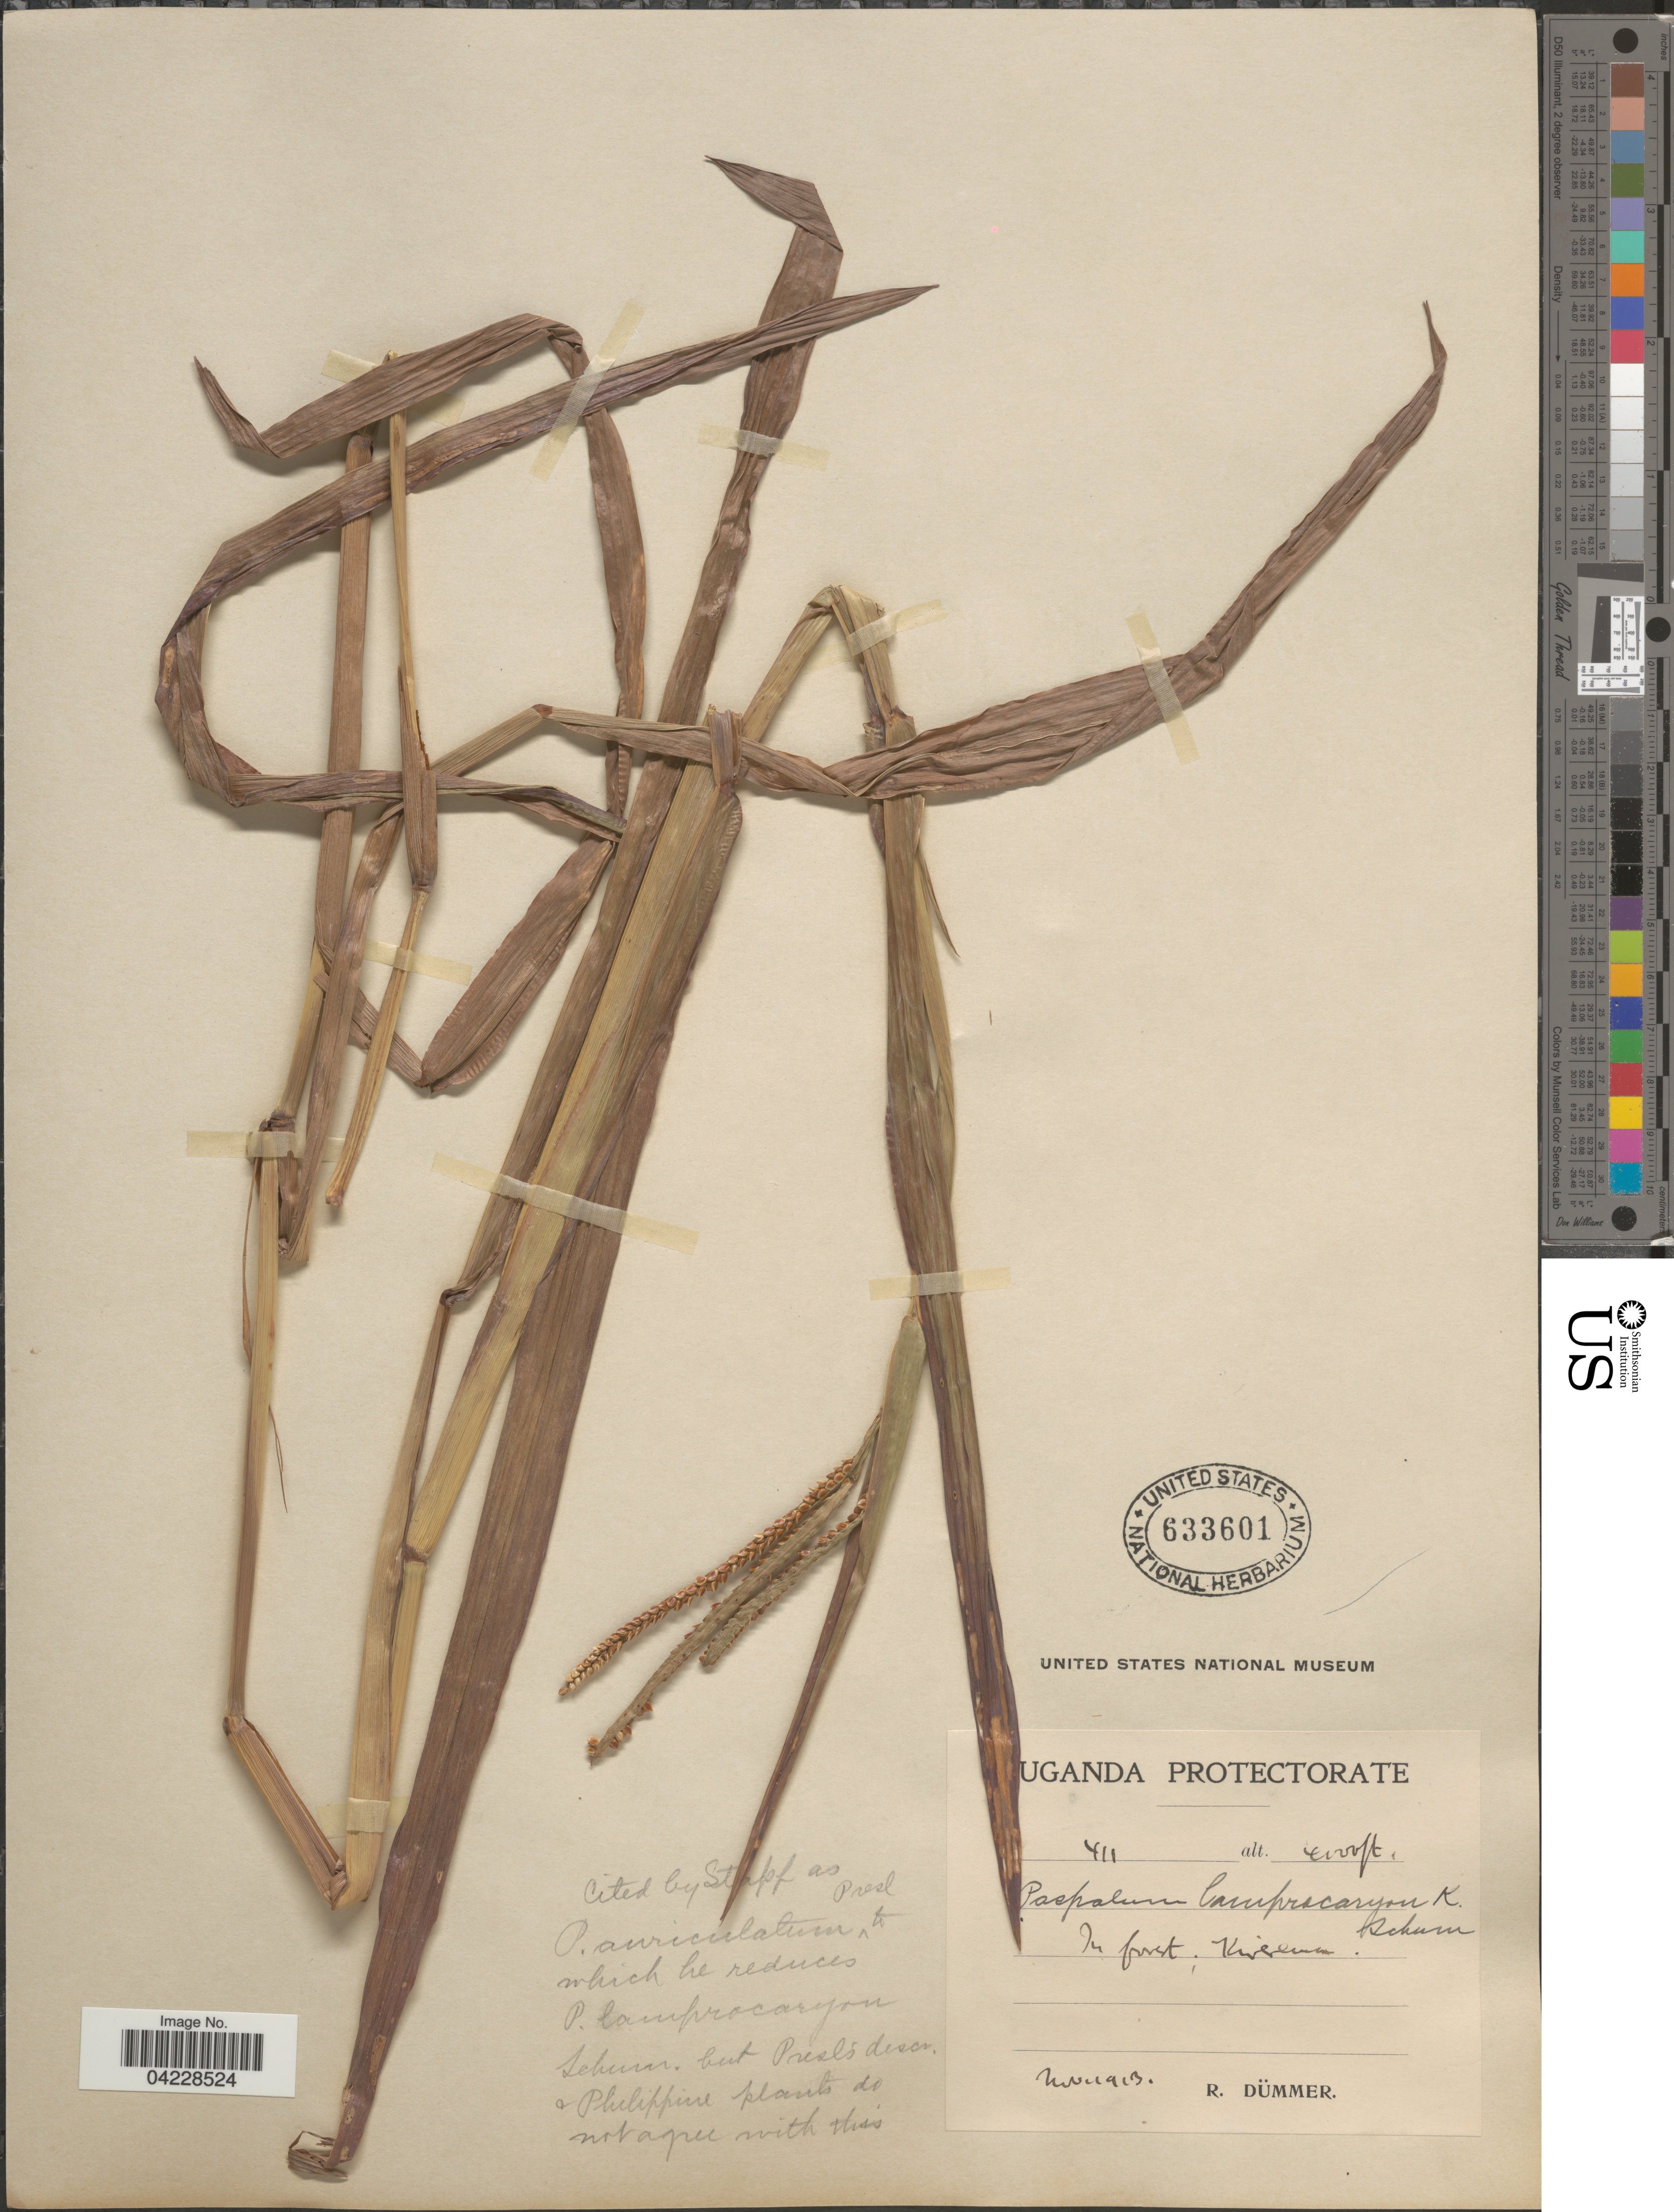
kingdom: Plantae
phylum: Tracheophyta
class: Liliopsida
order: Poales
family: Poaceae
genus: Paspalum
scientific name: Paspalum lamprocaryon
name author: K. Schum.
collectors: R. A. Dümmer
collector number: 411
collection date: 1913-11-04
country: Uganda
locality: Uganda Protectorate. In forest ; [illegible text].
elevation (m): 1219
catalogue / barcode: US 633601